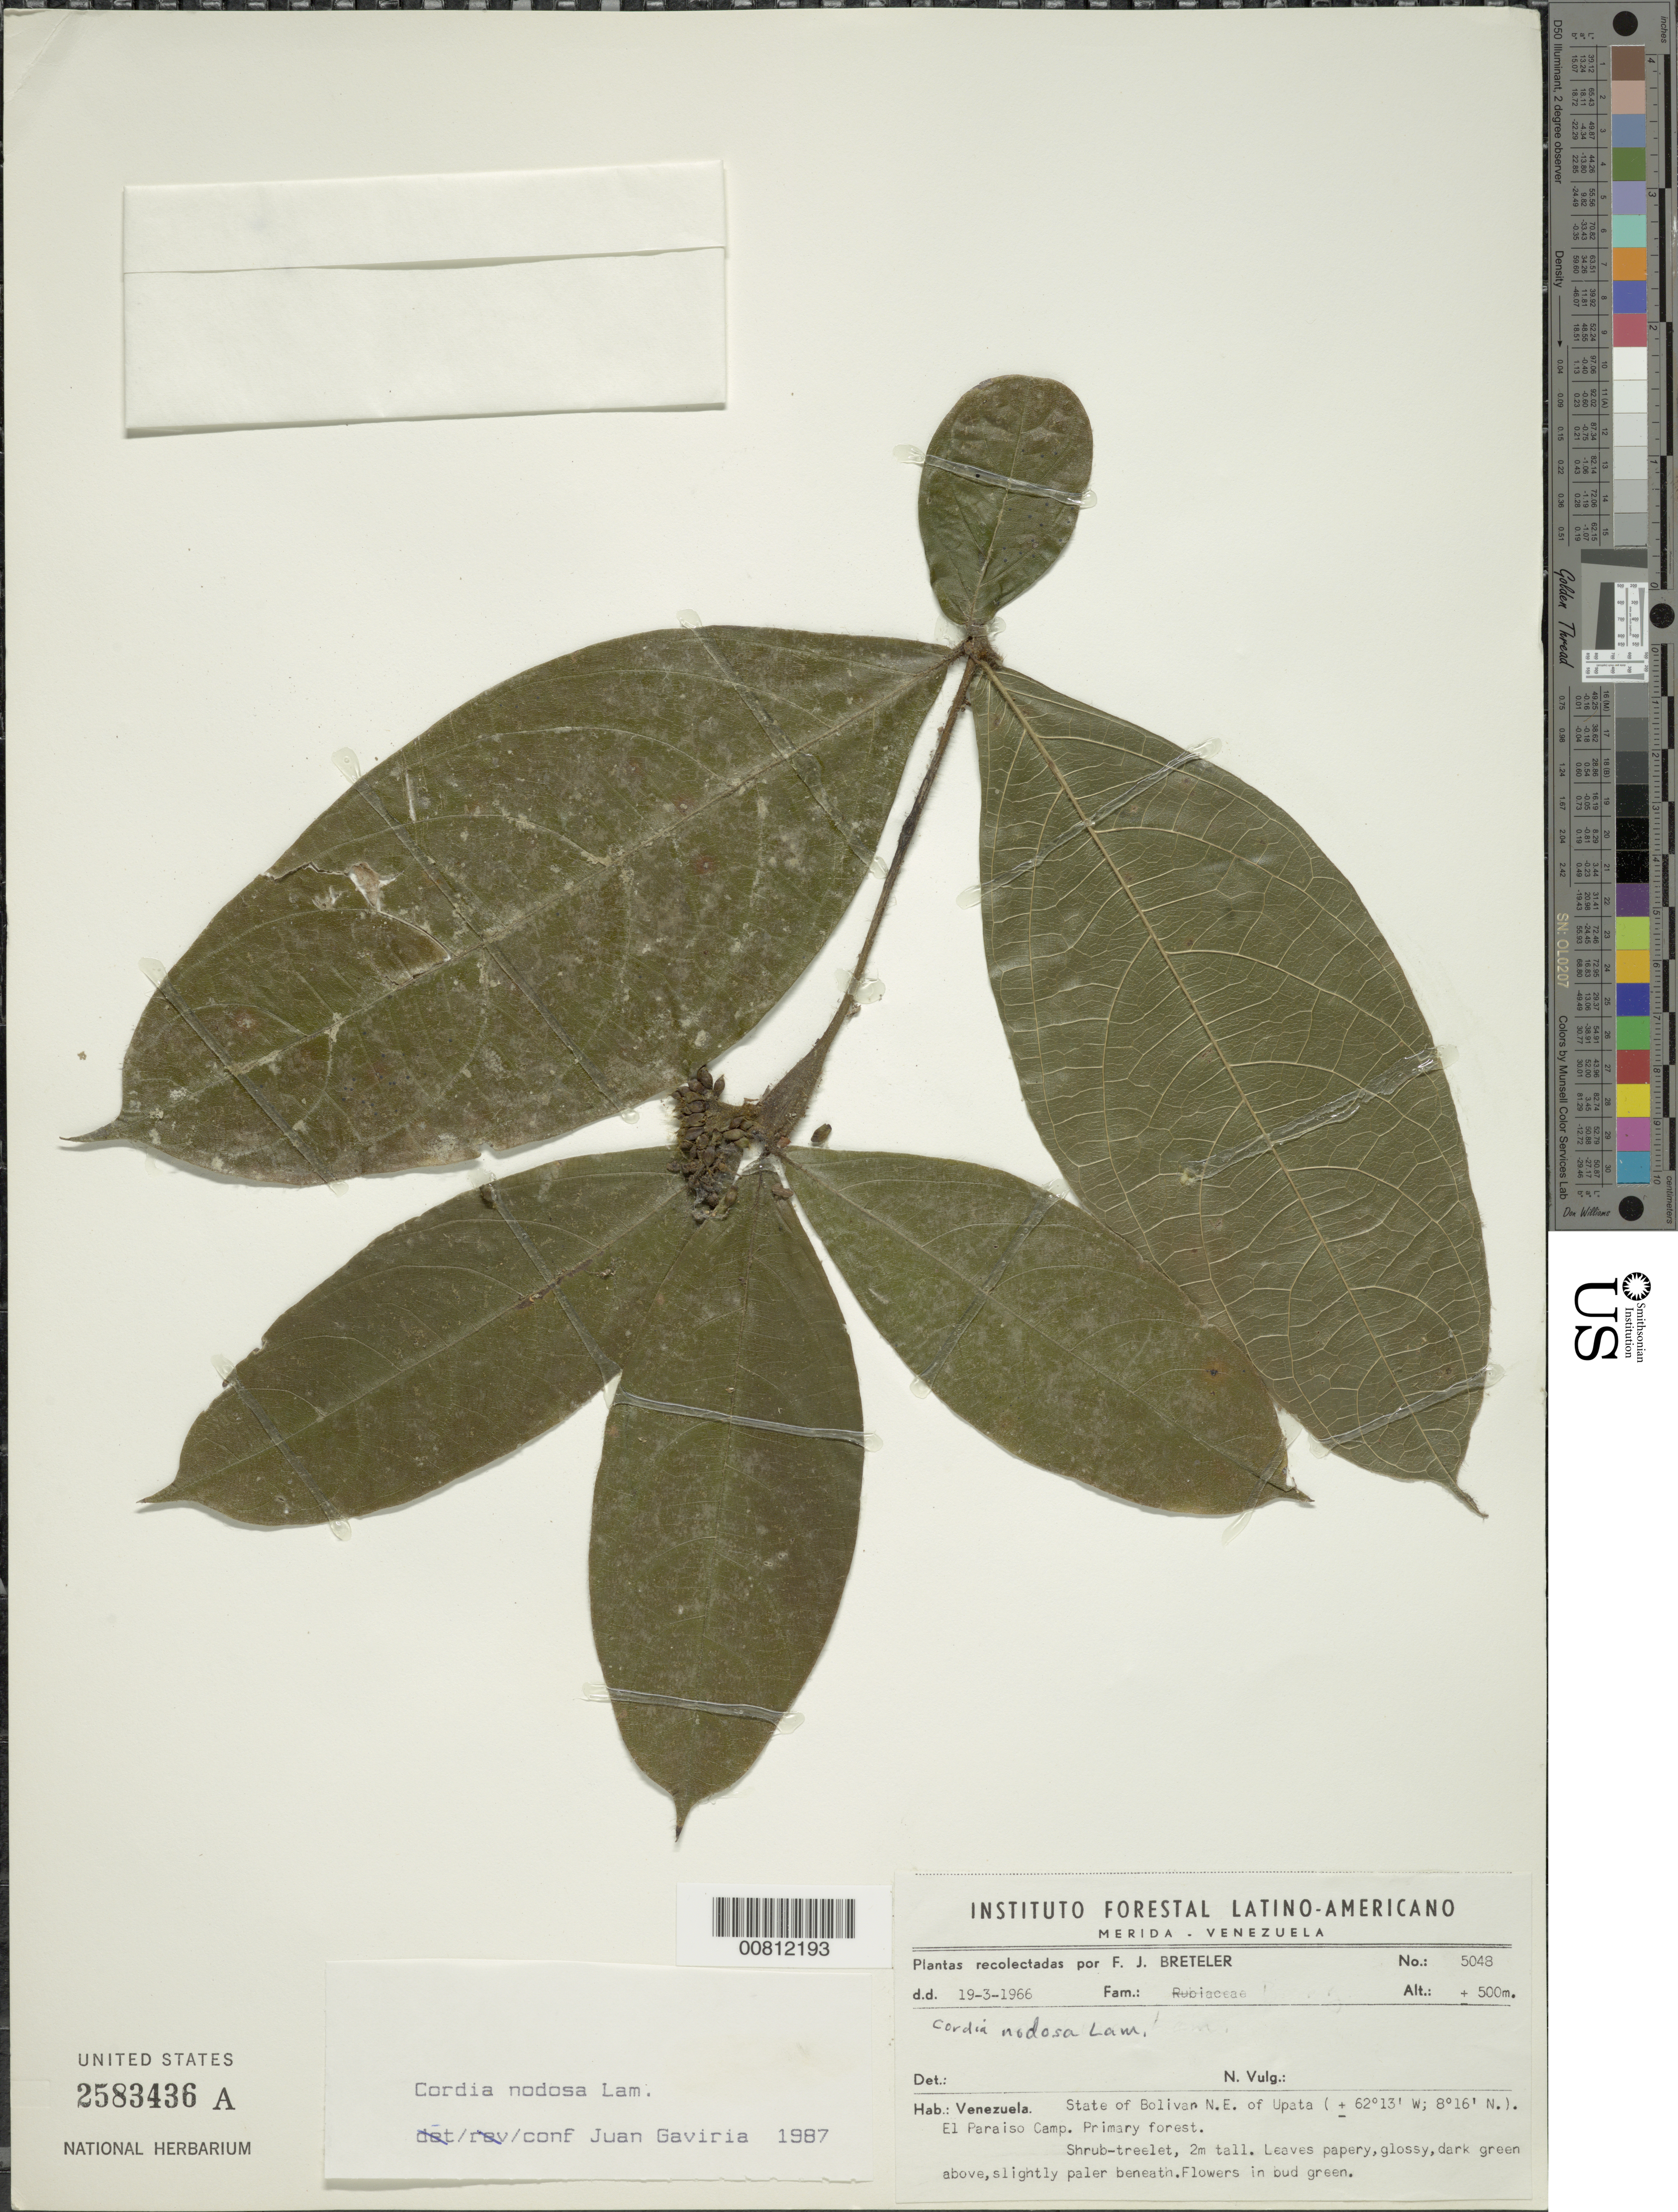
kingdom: Plantae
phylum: Tracheophyta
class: Magnoliopsida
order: Boraginales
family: Cordiaceae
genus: Cordia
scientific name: Cordia nodosa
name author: Lam.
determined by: Gaviria, J. C.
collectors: F. J. Breteler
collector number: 5048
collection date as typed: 19-Mar-66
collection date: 1966-03-19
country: Venezuela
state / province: Bolívar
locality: Upata, NE of, near El Paraiso camp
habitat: Primary forest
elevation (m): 500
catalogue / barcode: US 2583436A